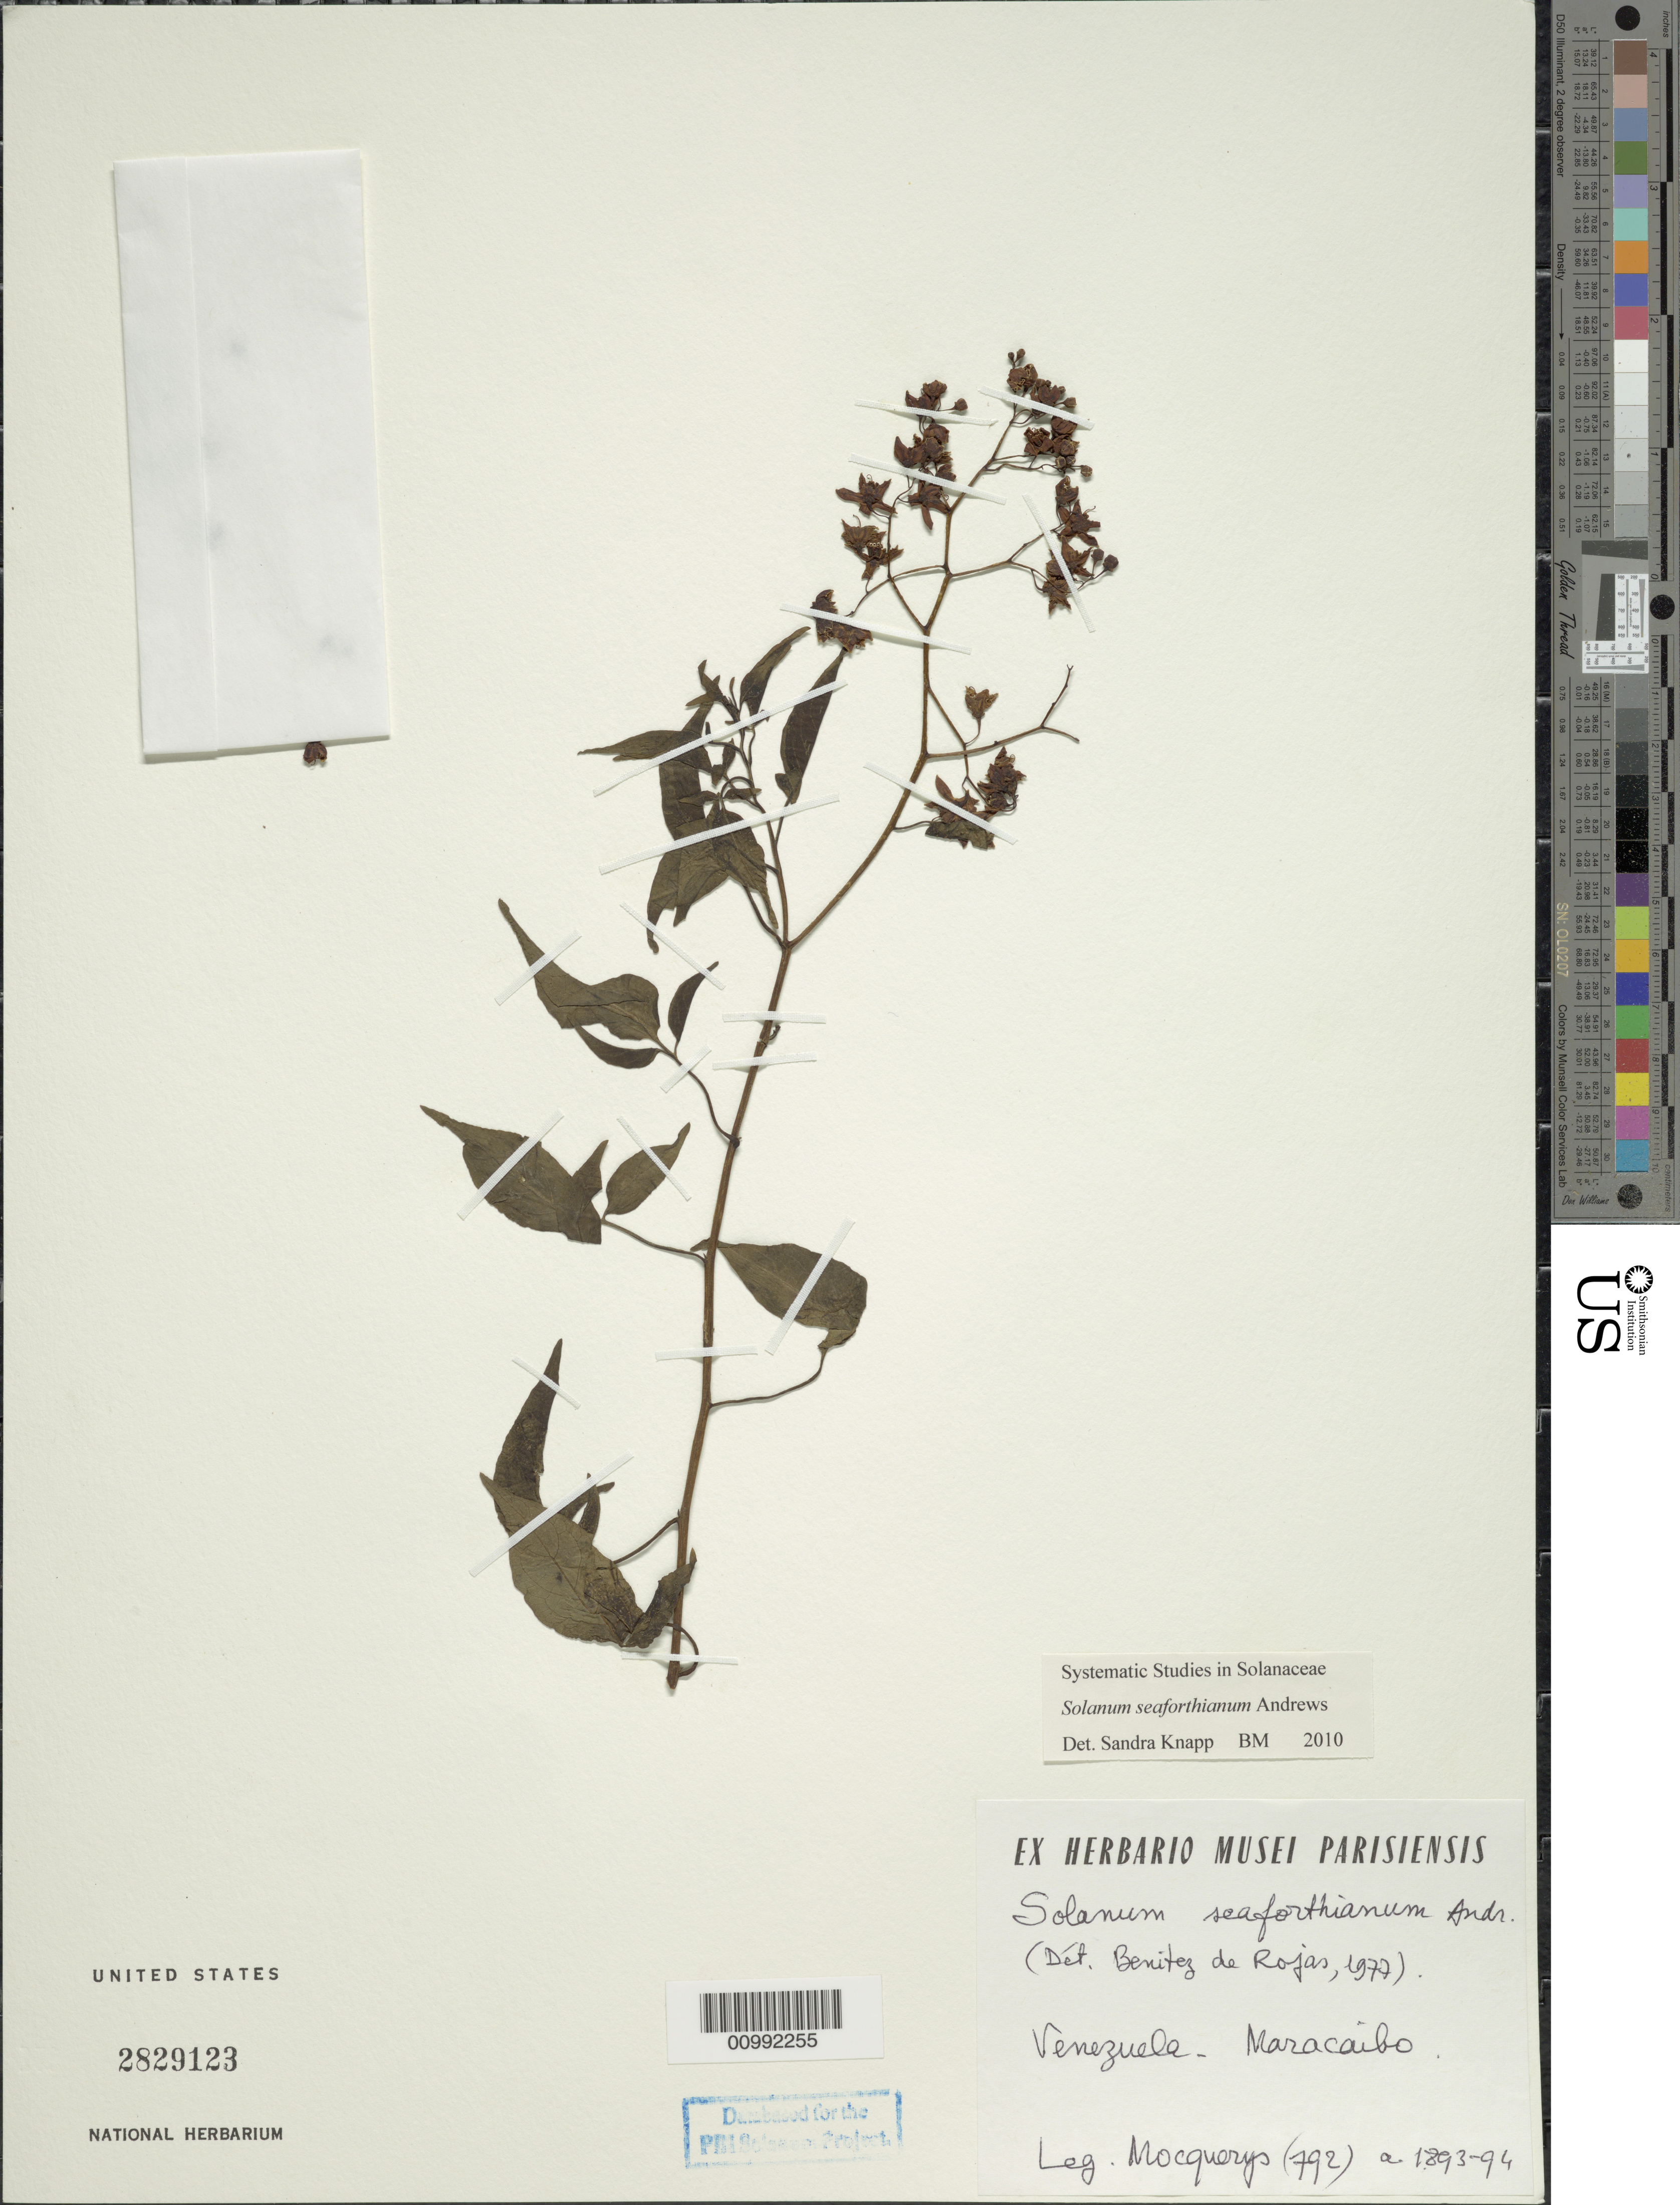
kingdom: Plantae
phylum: Tracheophyta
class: Magnoliopsida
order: Solanales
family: Solanaceae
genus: Solanum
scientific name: Solanum seaforthianum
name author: Andrews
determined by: Knapp, S. D.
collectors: A. Mocquerys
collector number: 792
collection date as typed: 1893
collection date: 1893/1894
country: Venezuela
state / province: Zulia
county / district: Maracaibo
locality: Maracaibo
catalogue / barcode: US 2829123